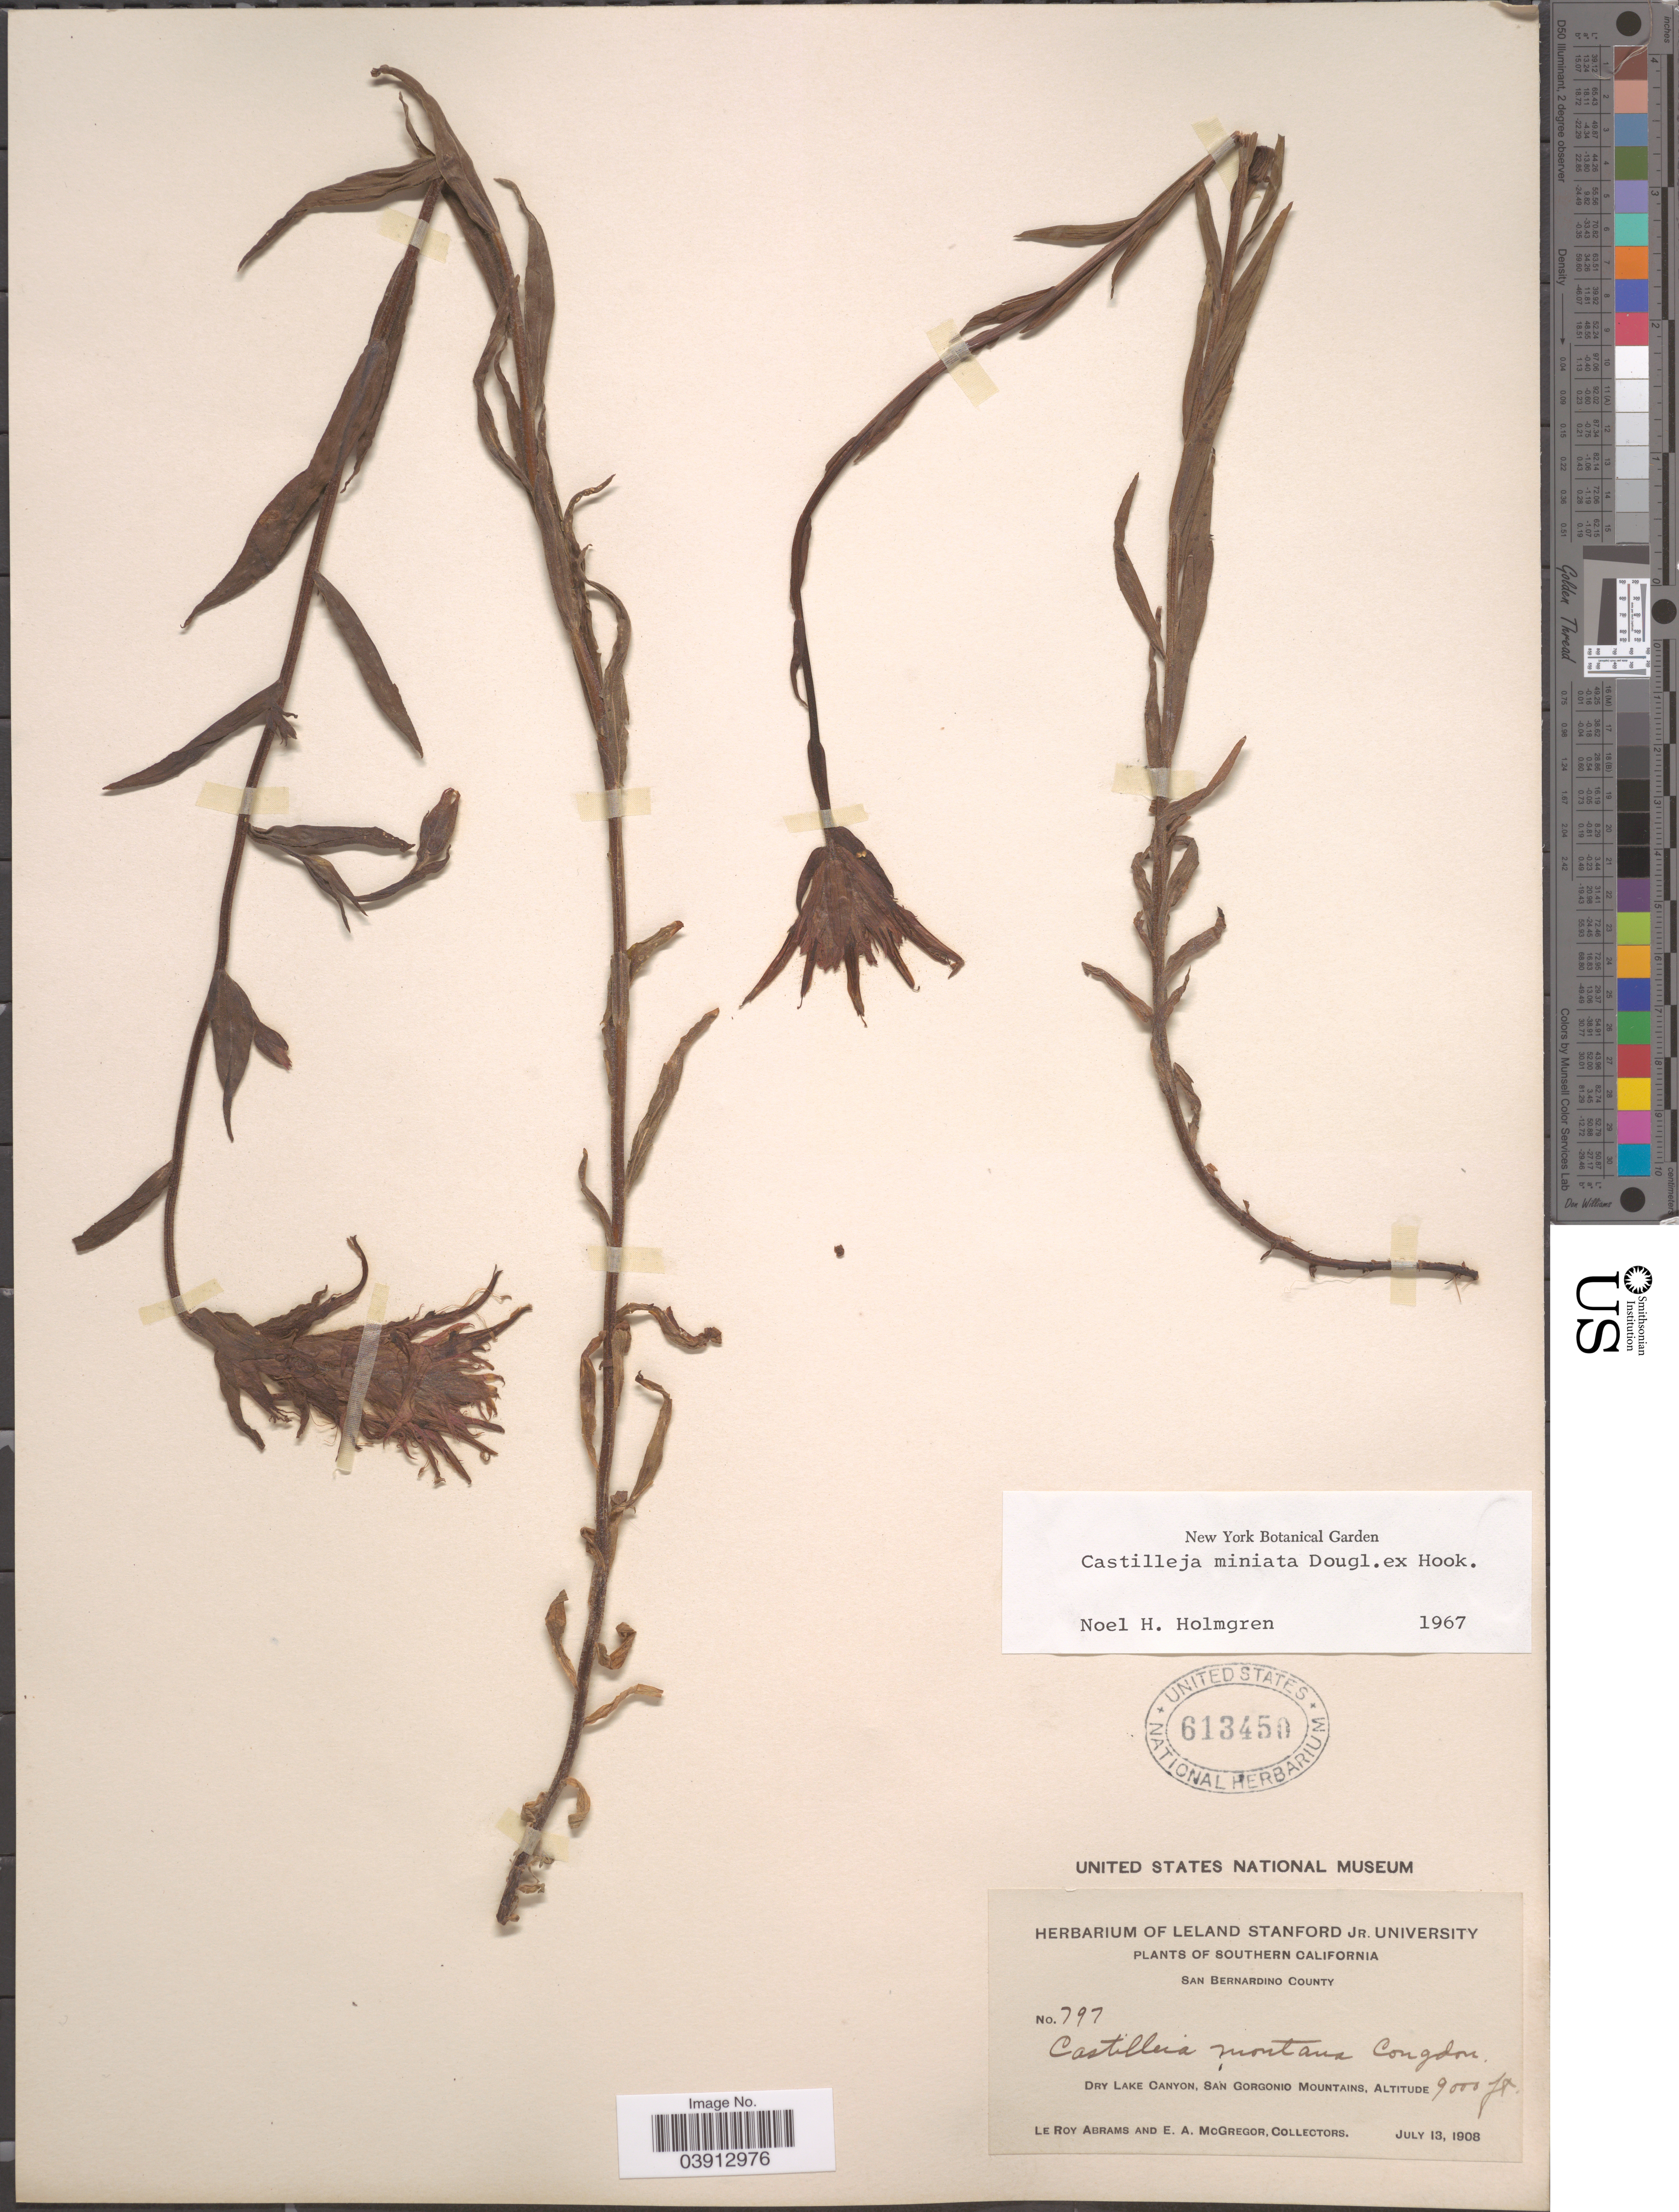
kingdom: Plantae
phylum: Tracheophyta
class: Magnoliopsida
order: Lamiales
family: Orobanchaceae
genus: Castilleja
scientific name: Castilleja miniata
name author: Douglas ex Hook.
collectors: L. Abrams & E. A. McGregor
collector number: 797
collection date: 1908-07-13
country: United States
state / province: California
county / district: San Bernardino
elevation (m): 2743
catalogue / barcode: US 613450